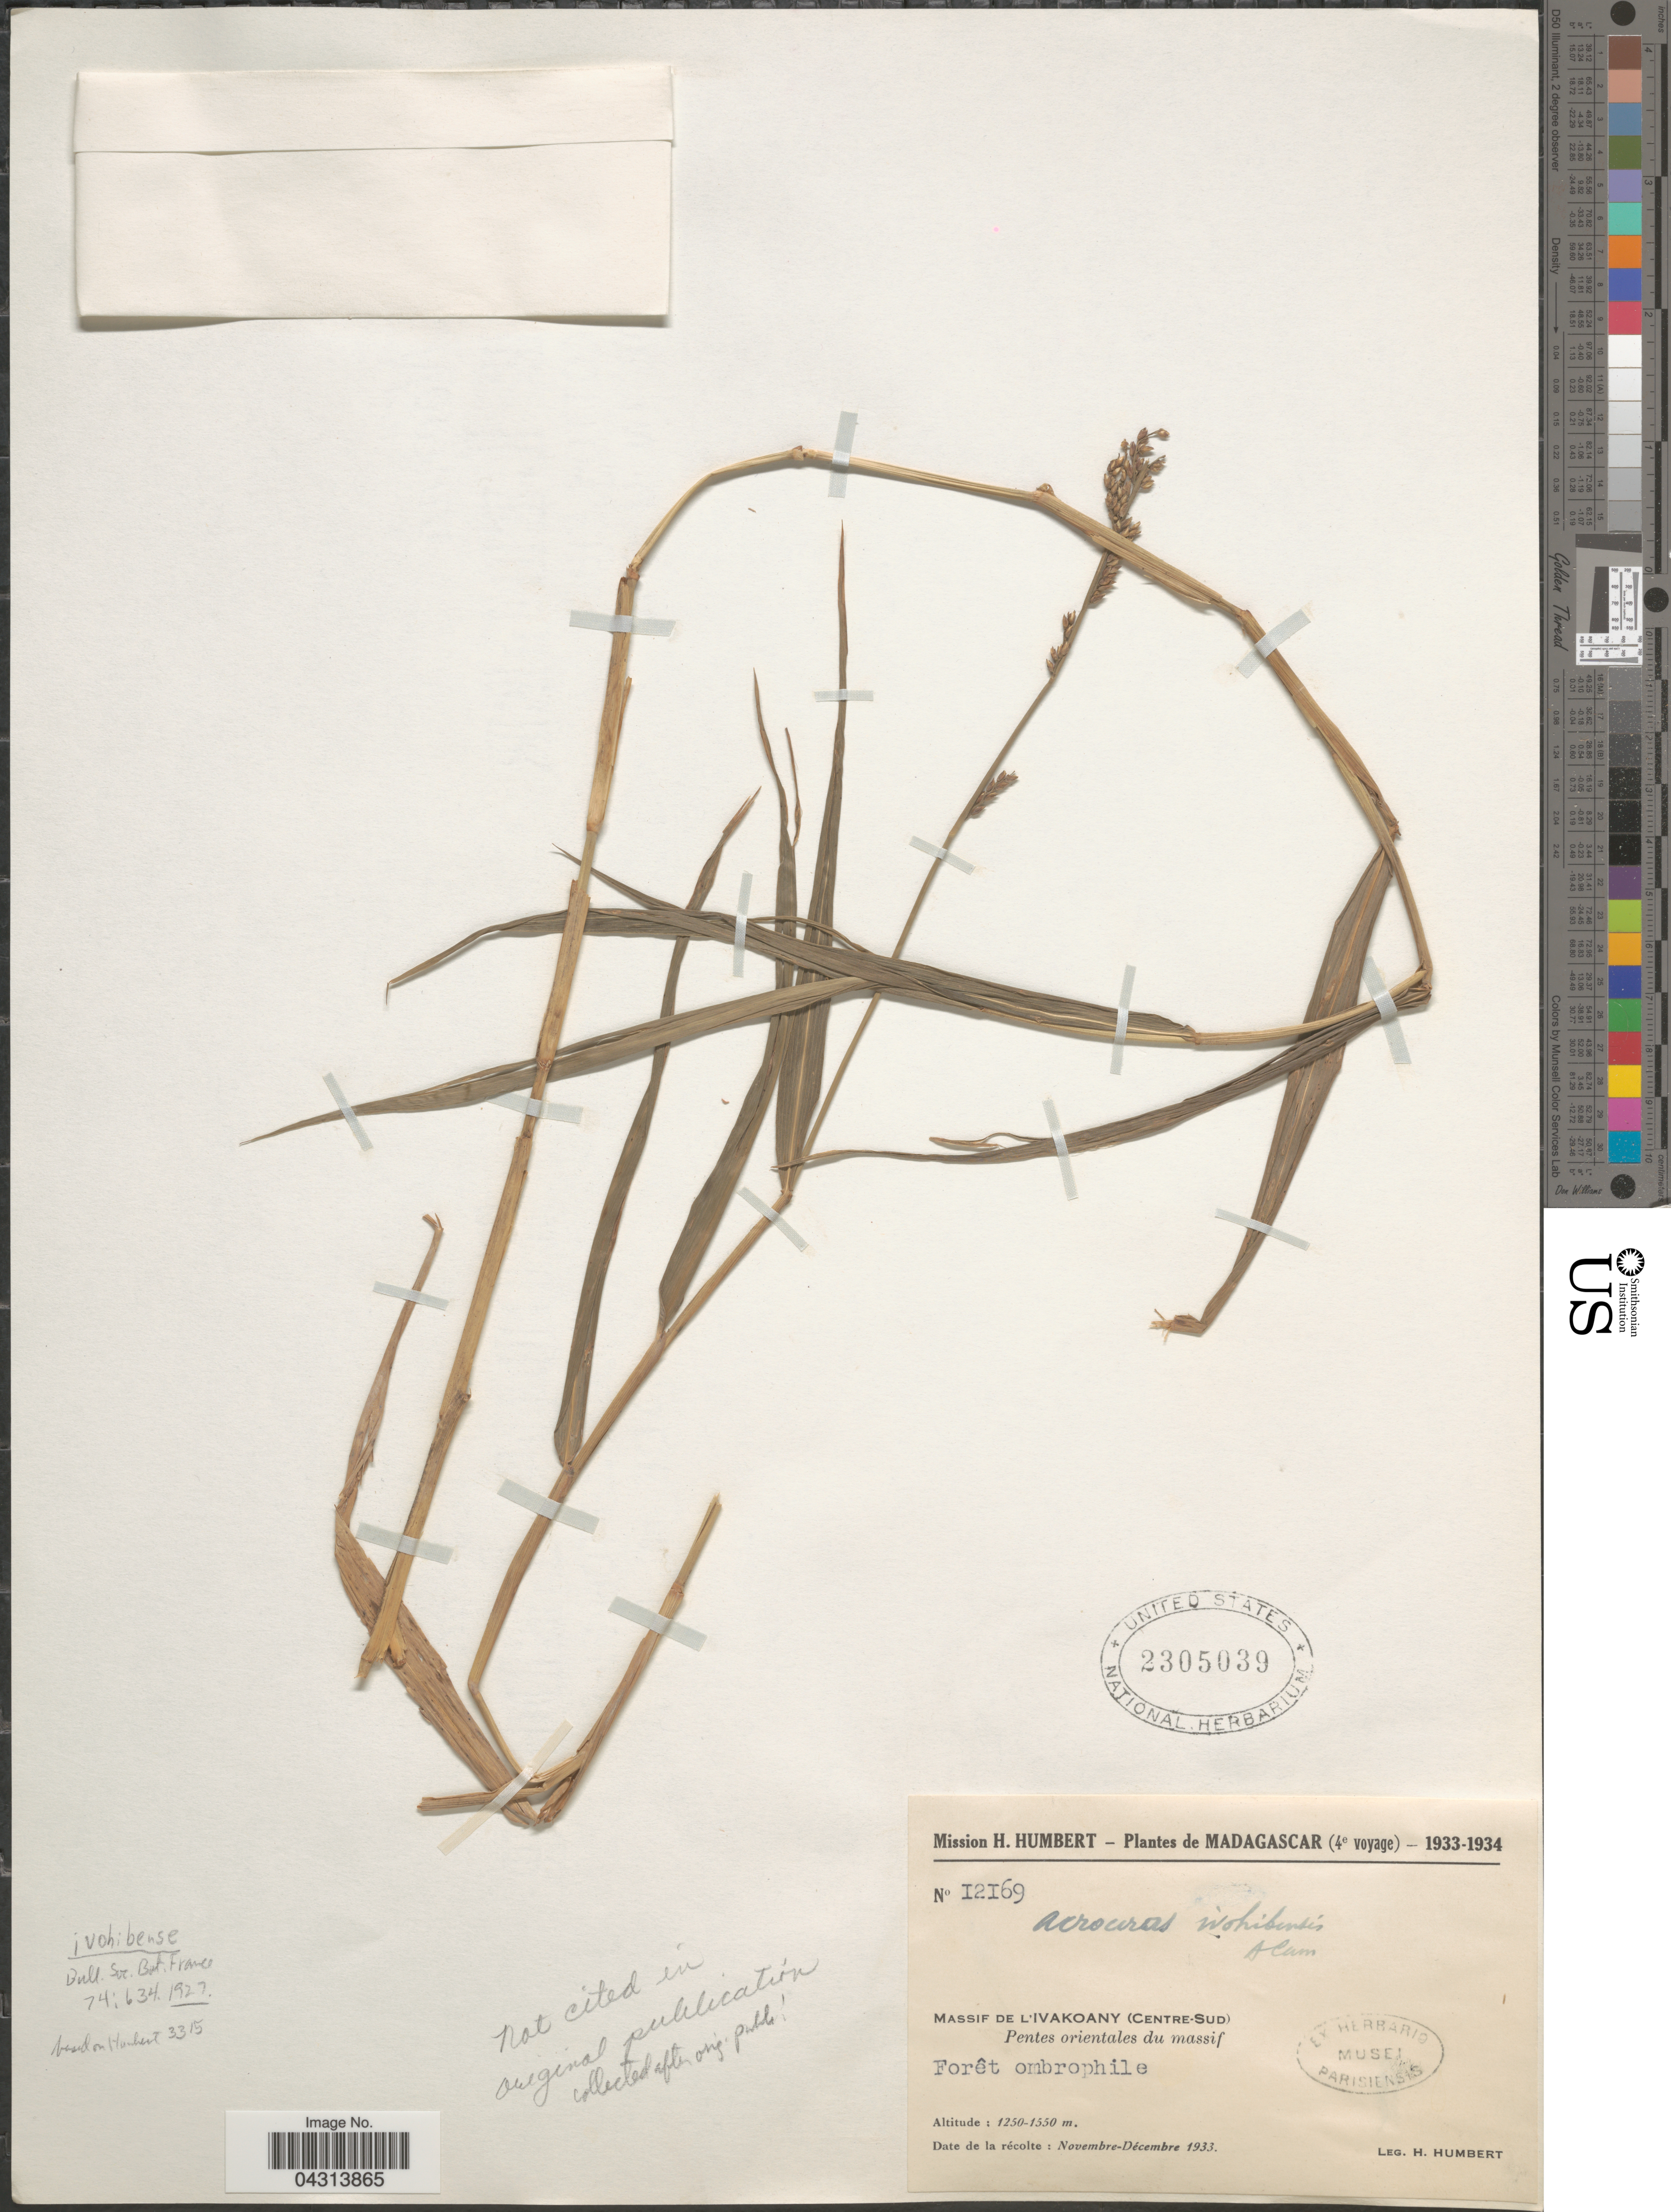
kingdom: Plantae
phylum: Tracheophyta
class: Liliopsida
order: Poales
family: Poaceae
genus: Acroceras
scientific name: Acroceras ivohibense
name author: A. Camus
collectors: H. Humbert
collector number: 12169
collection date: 1933-11/1933-12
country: Madagascar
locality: (4e voyage). Massif De L'Ivakoany (Centre-Sud). Pentes orientales du massif.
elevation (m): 1250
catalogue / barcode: US 2305039